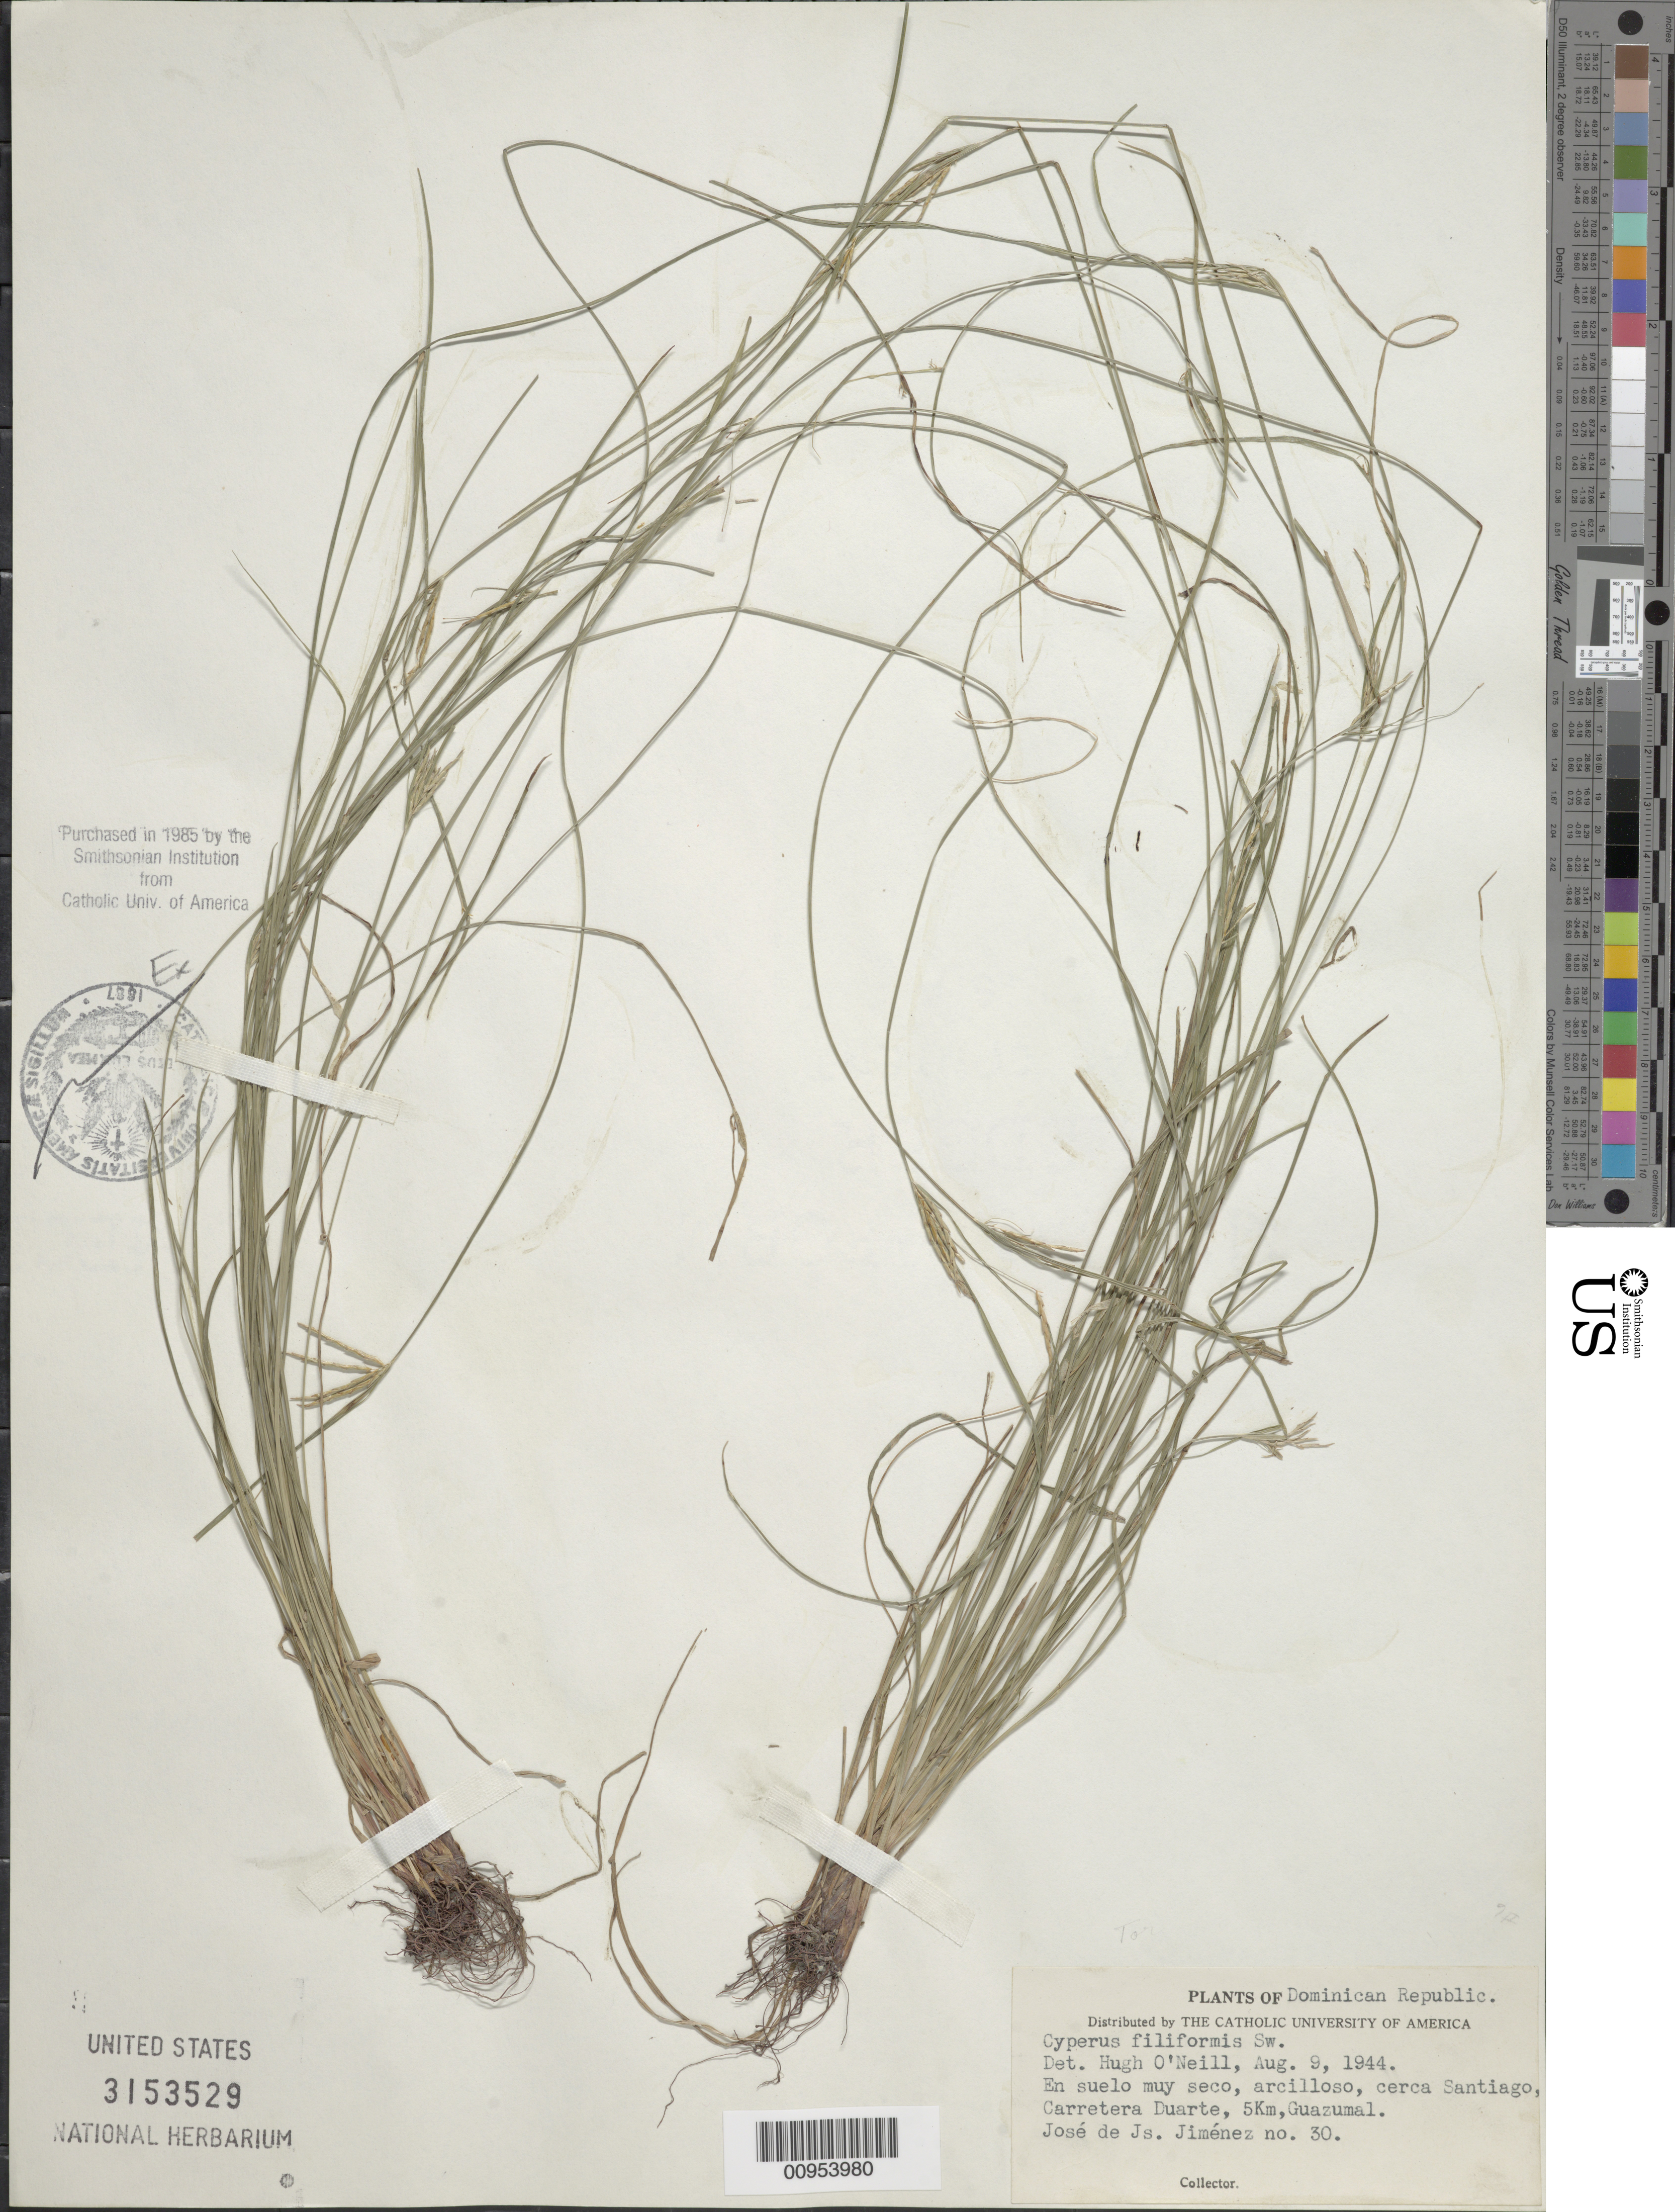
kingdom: Plantae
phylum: Tracheophyta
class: Liliopsida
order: Poales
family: Cyperaceae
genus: Cyperus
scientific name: Cyperus filiformis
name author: Sw.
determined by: O'Neill, Hugh T.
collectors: J. J. Jiménez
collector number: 30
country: Dominican Republic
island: Hispaniola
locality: Cerca Santiago, Carretera Duarte, 5 Km, Guazumal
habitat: En suelo muy seco, arcilloso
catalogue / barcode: US 3153529